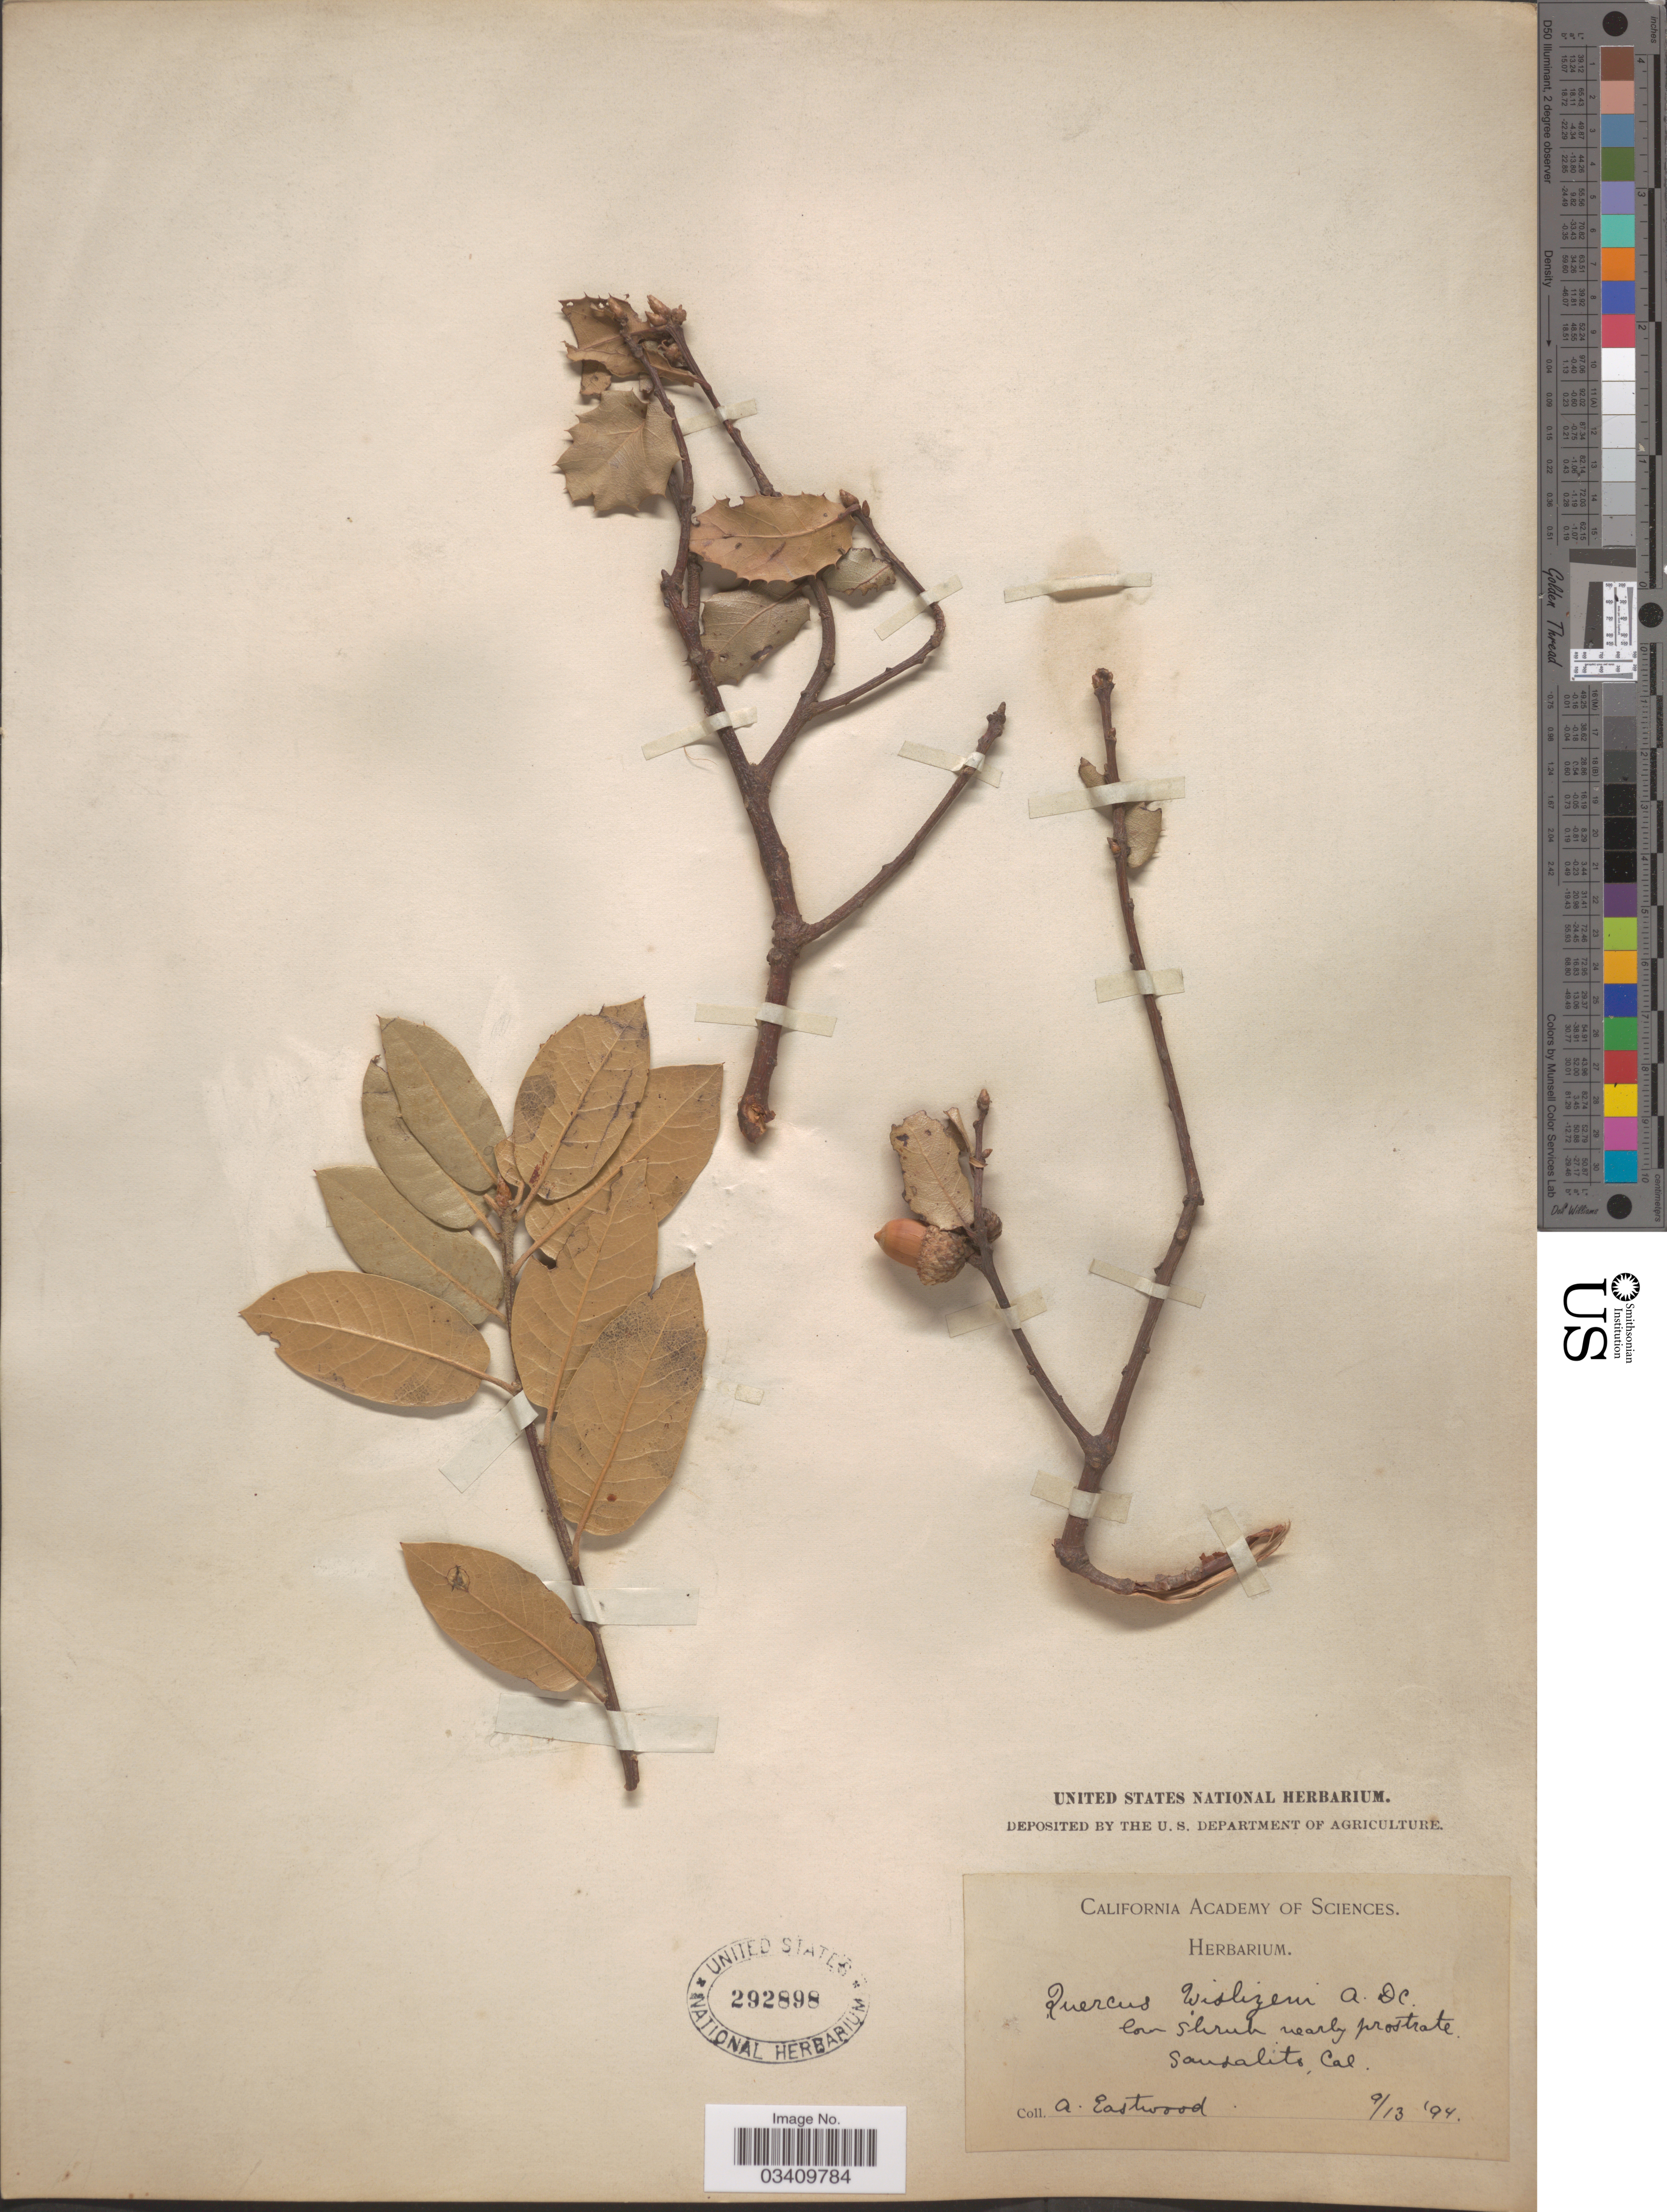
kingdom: Plantae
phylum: Tracheophyta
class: Magnoliopsida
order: Fagales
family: Fagaceae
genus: Quercus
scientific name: Quercus wislizeni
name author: A. DC.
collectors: A. Eastwood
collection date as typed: Transcribed d/m/y: 13/9/94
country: United States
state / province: California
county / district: Marin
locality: Sausalito, Cal.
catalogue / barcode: US 292898